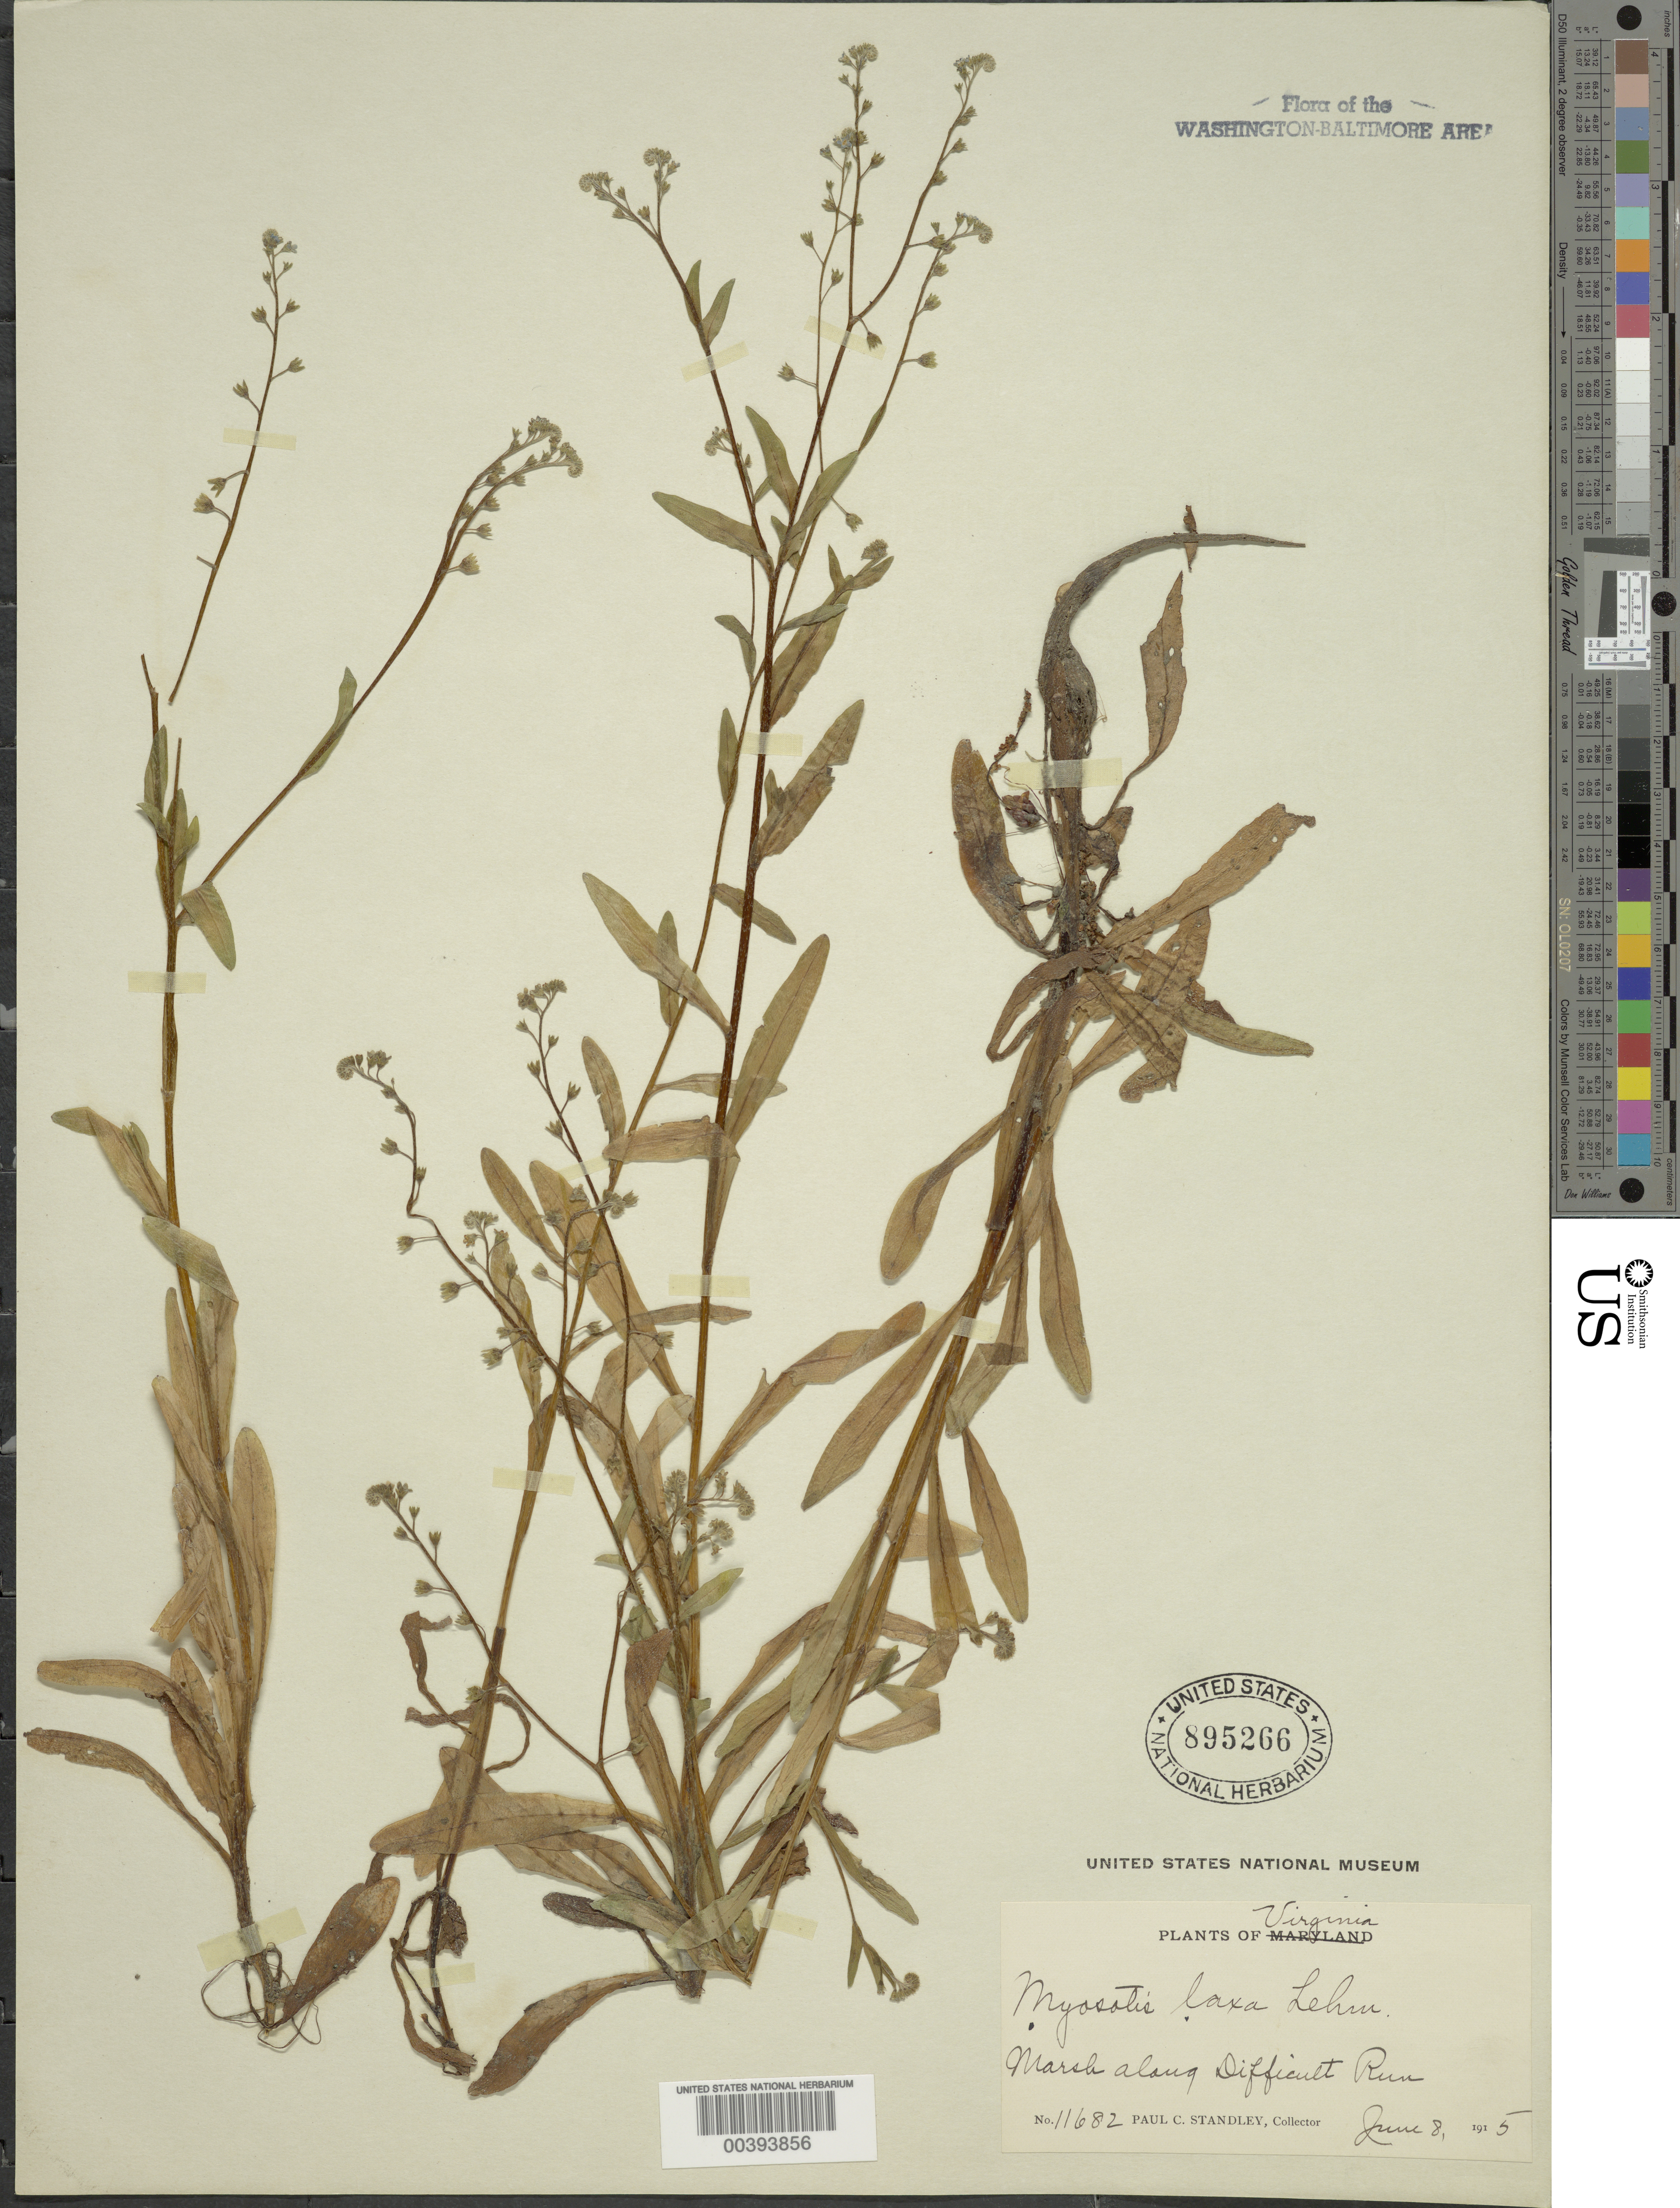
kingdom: Plantae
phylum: Tracheophyta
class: Magnoliopsida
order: Boraginales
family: Boraginaceae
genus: Myosotis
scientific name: Myosotis laxa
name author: F. Lehm.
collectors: P. C. Standley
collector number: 11682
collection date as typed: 08 Jun 1915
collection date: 1915-06-08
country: United States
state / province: Virginia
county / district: Fairfax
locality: Difficult Run C. & O. Canal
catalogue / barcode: US 895266